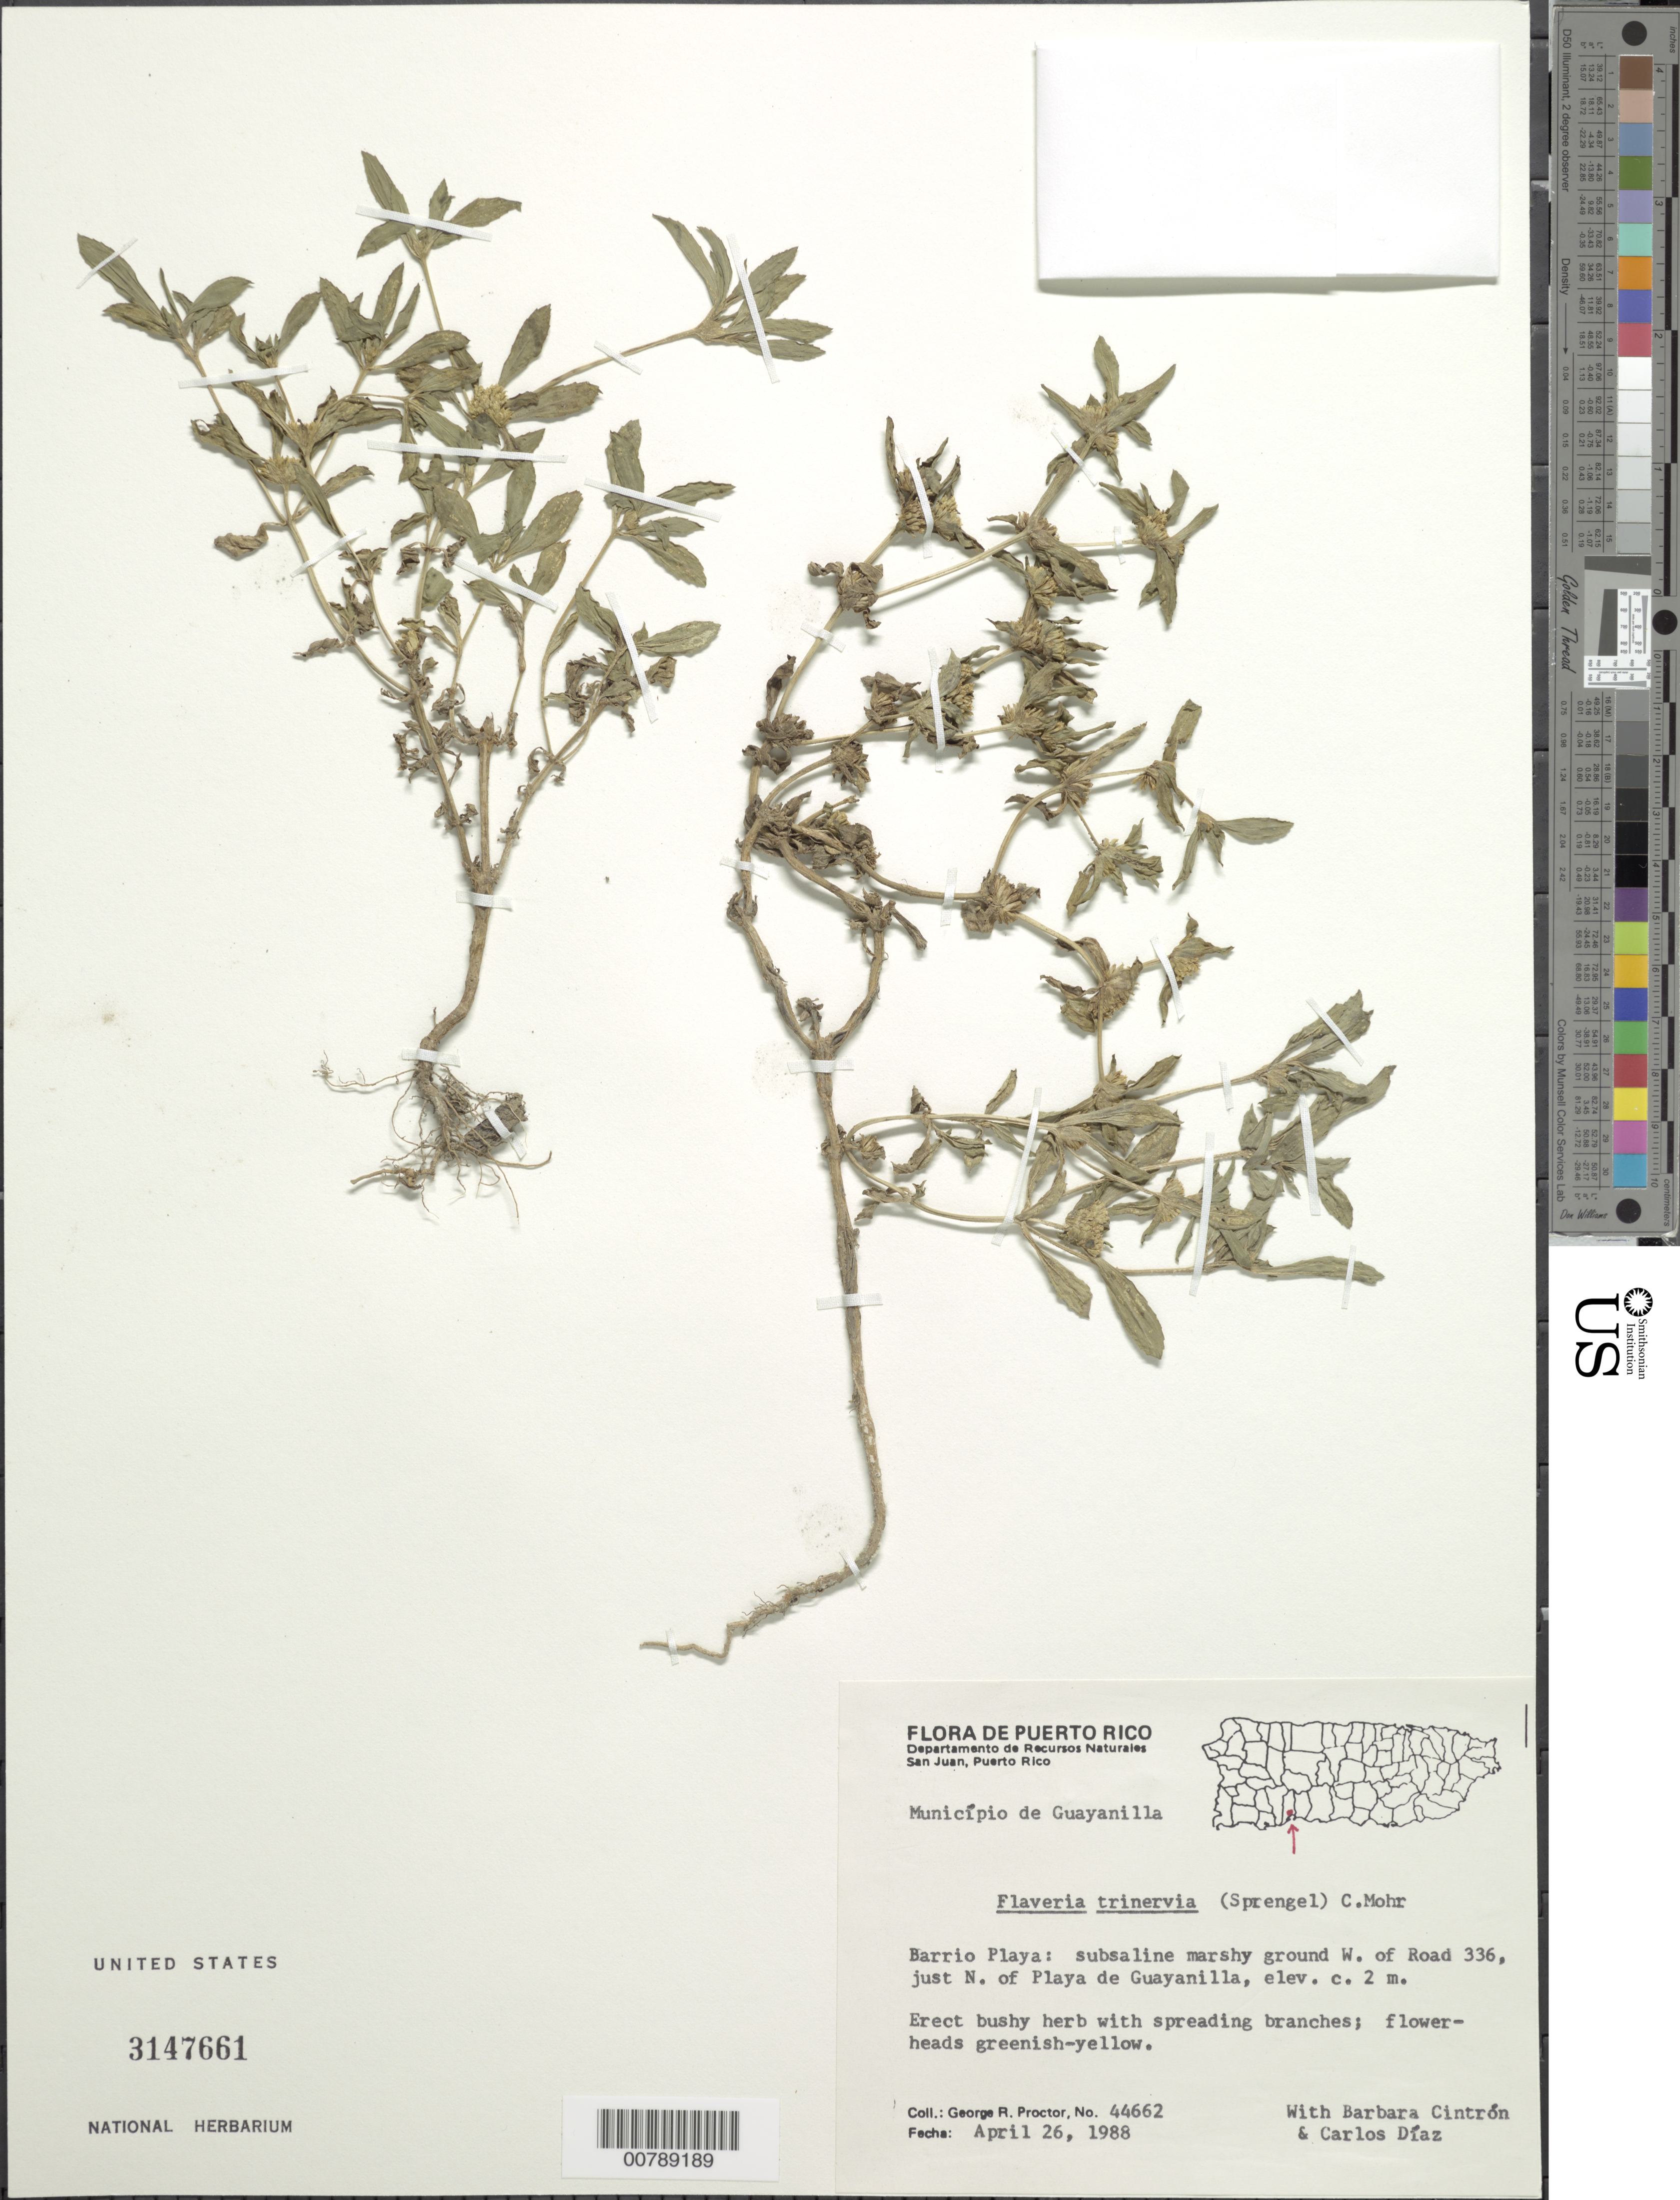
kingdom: Plantae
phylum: Tracheophyta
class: Magnoliopsida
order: Asterales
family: Asteraceae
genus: Flaveria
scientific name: Flaveria trinervia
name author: (Spreng.) C. Mohr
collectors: G. R. Proctor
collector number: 44662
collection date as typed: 26 Apr 1988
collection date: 1988-04-26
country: Puerto Rico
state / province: Guayanilla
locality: Barrio Playa: subsaline marshy ground W of Road 336, just N of Playa de Guayanilla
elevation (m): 2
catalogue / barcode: US 3147661